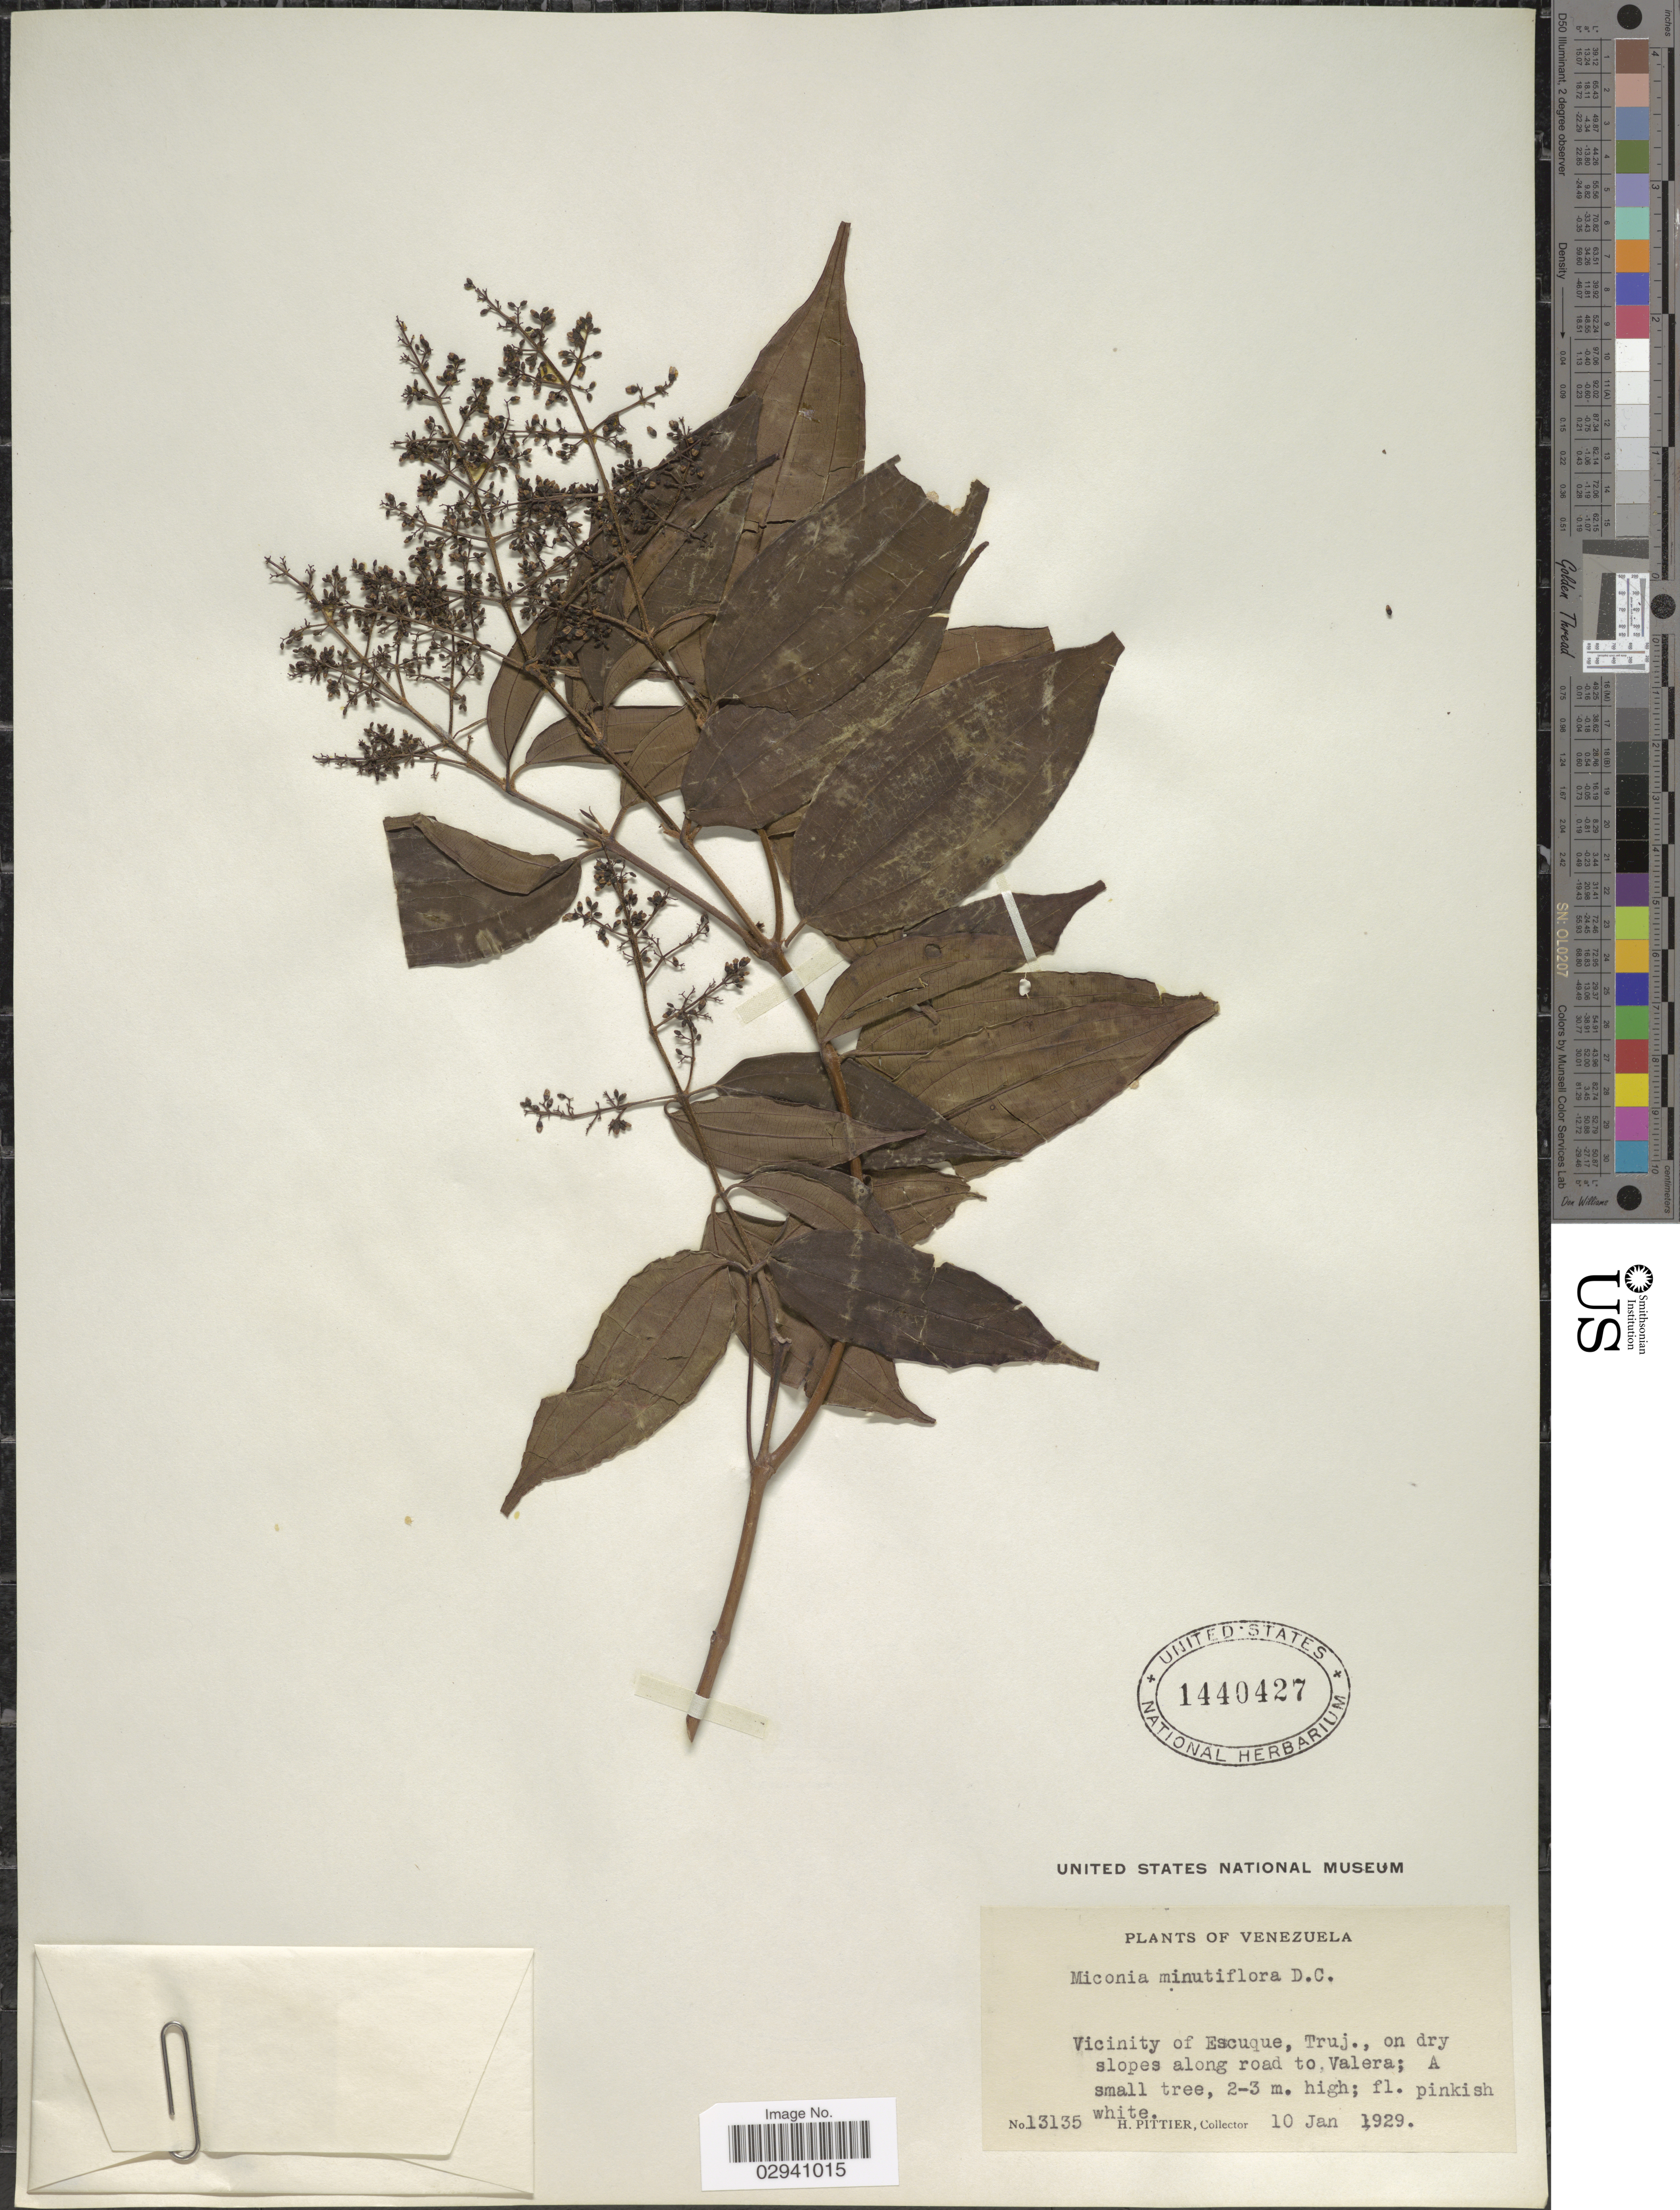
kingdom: Plantae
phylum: Tracheophyta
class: Magnoliopsida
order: Myrtales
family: Melastomataceae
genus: Miconia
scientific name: Miconia minutiflora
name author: (Bonpl.) DC.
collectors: H. F. Pittier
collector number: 13135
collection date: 1929-01-10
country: Venezuela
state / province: Trujillo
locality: Vicinity of Escuque, Truj., on dry slopes along road to Valera.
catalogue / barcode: US 1440427